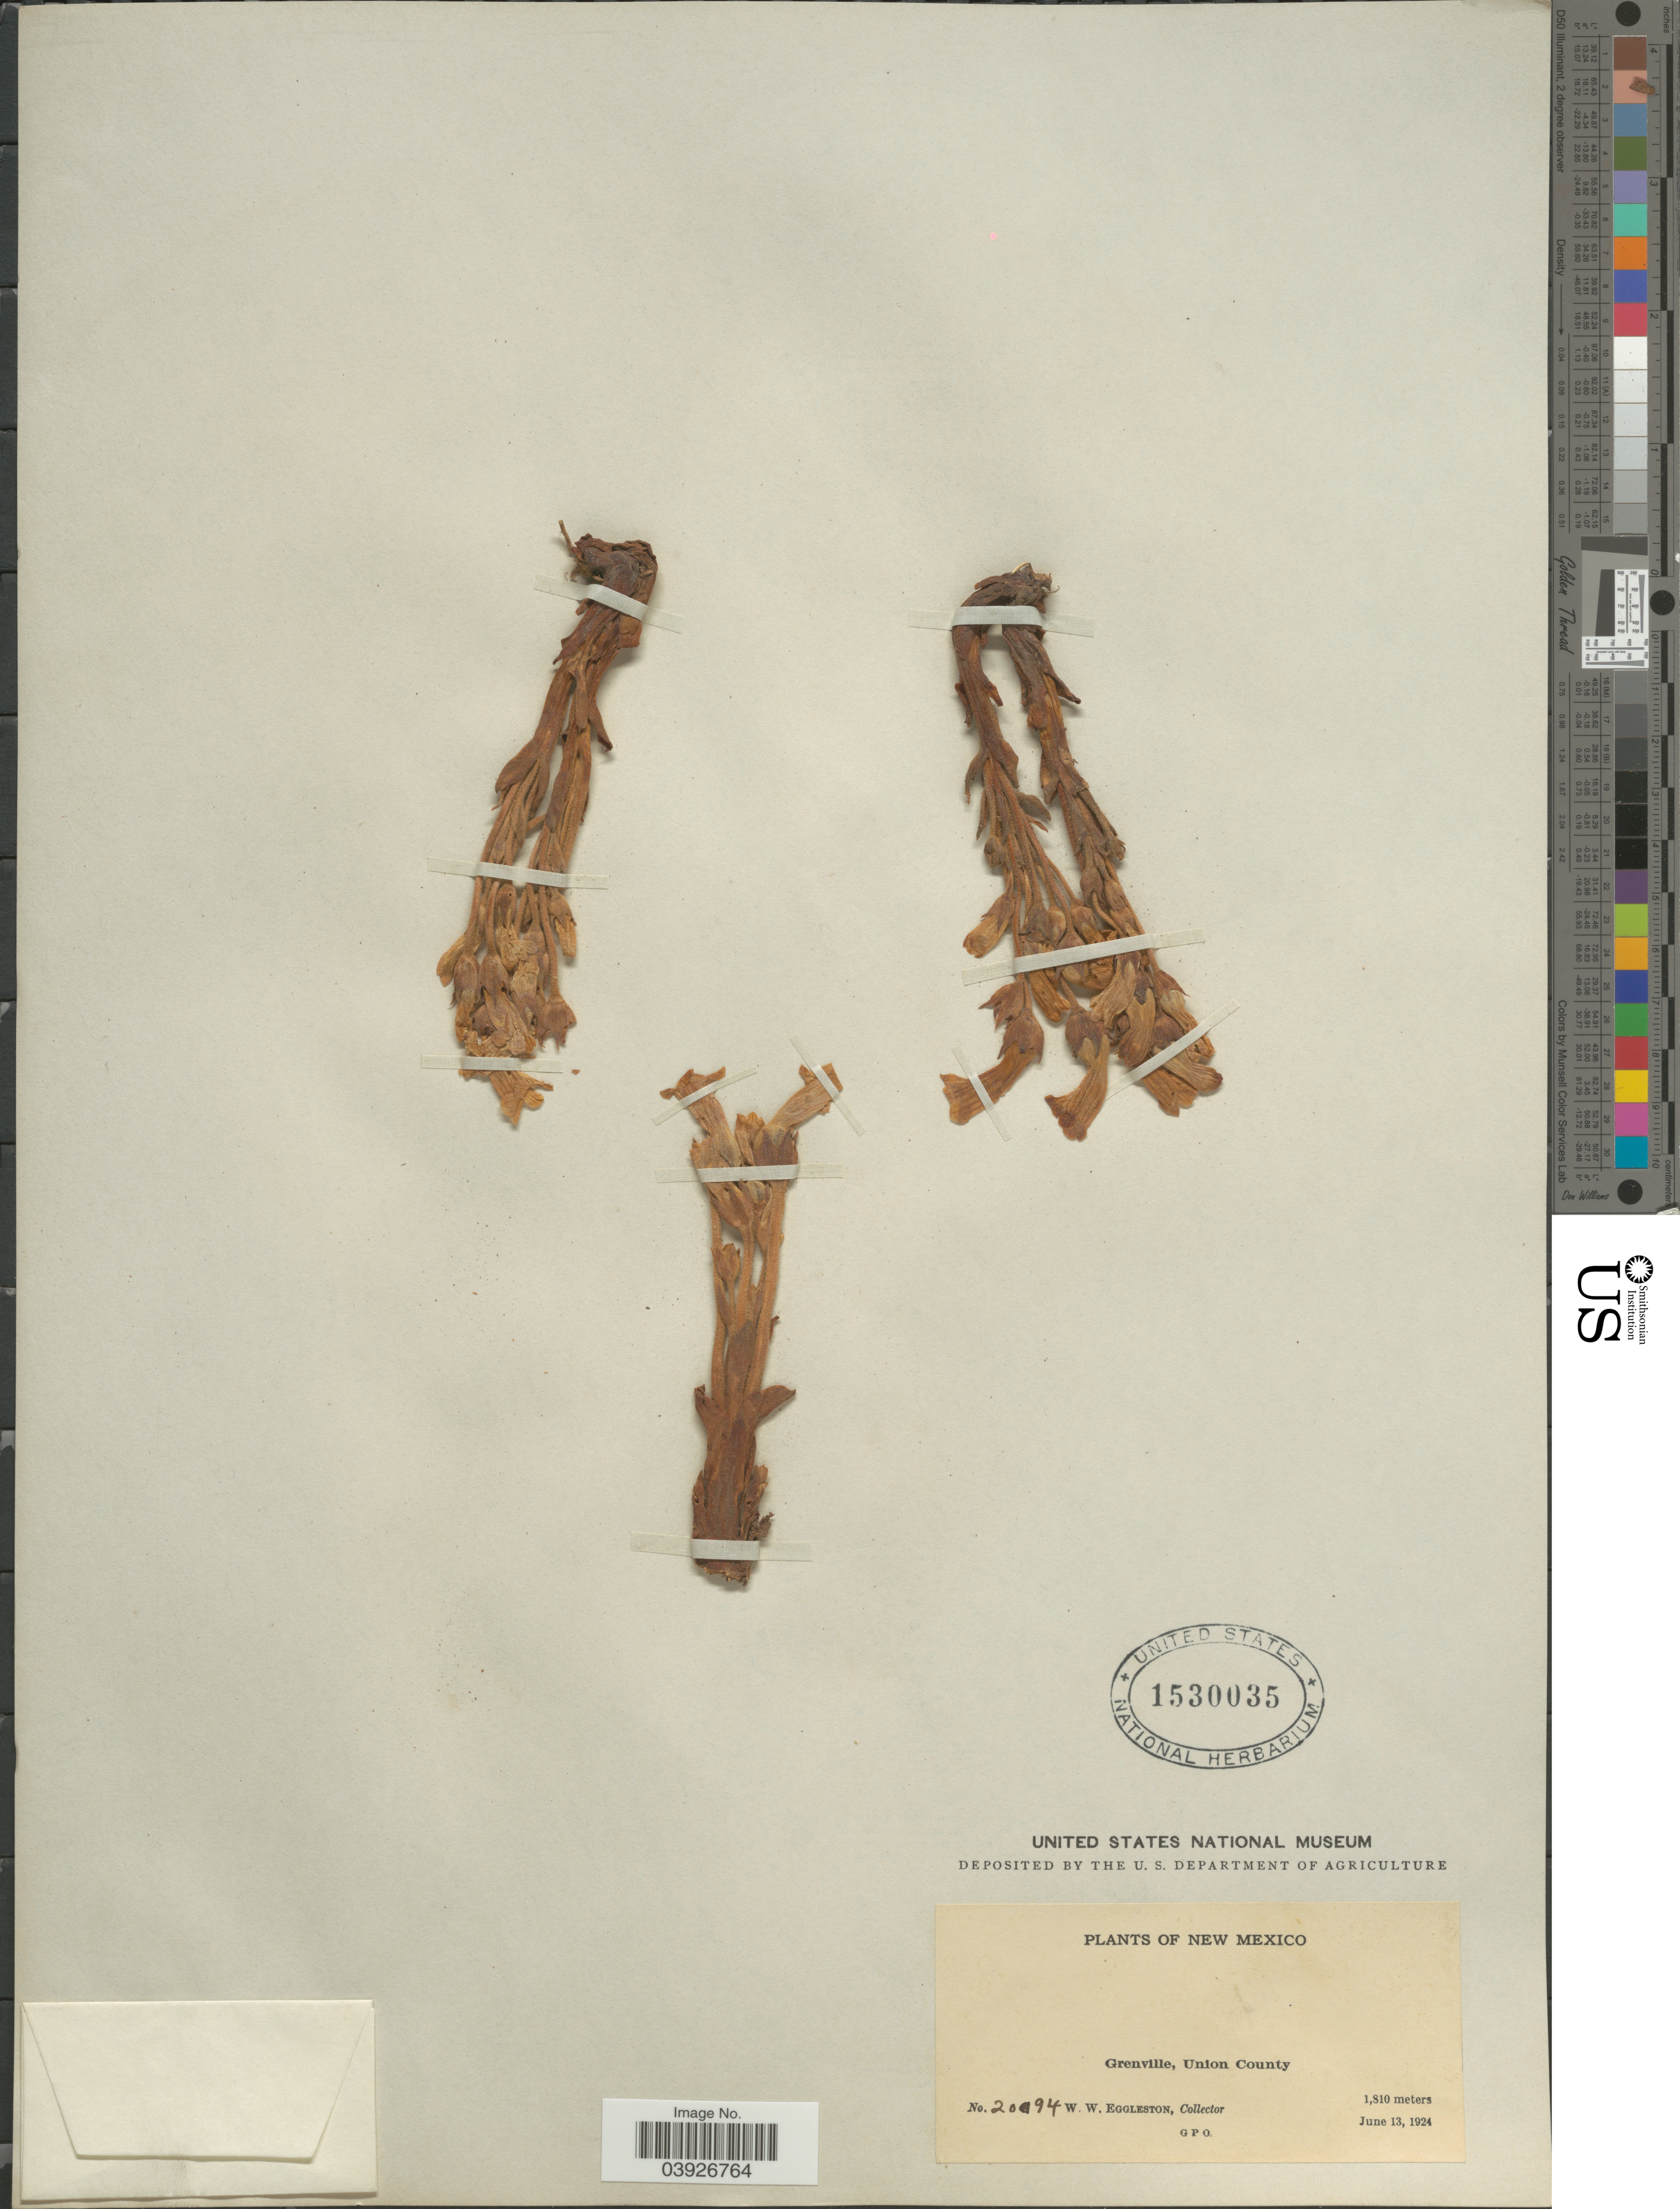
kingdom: Plantae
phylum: Tracheophyta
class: Magnoliopsida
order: Lamiales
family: Orobanchaceae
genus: Aphyllon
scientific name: Aphyllon sp.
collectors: W. W. Eggleston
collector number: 20094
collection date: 1924-06-13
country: United States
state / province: New Mexico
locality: Grenville, Union County.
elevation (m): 1810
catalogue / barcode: US 1530035